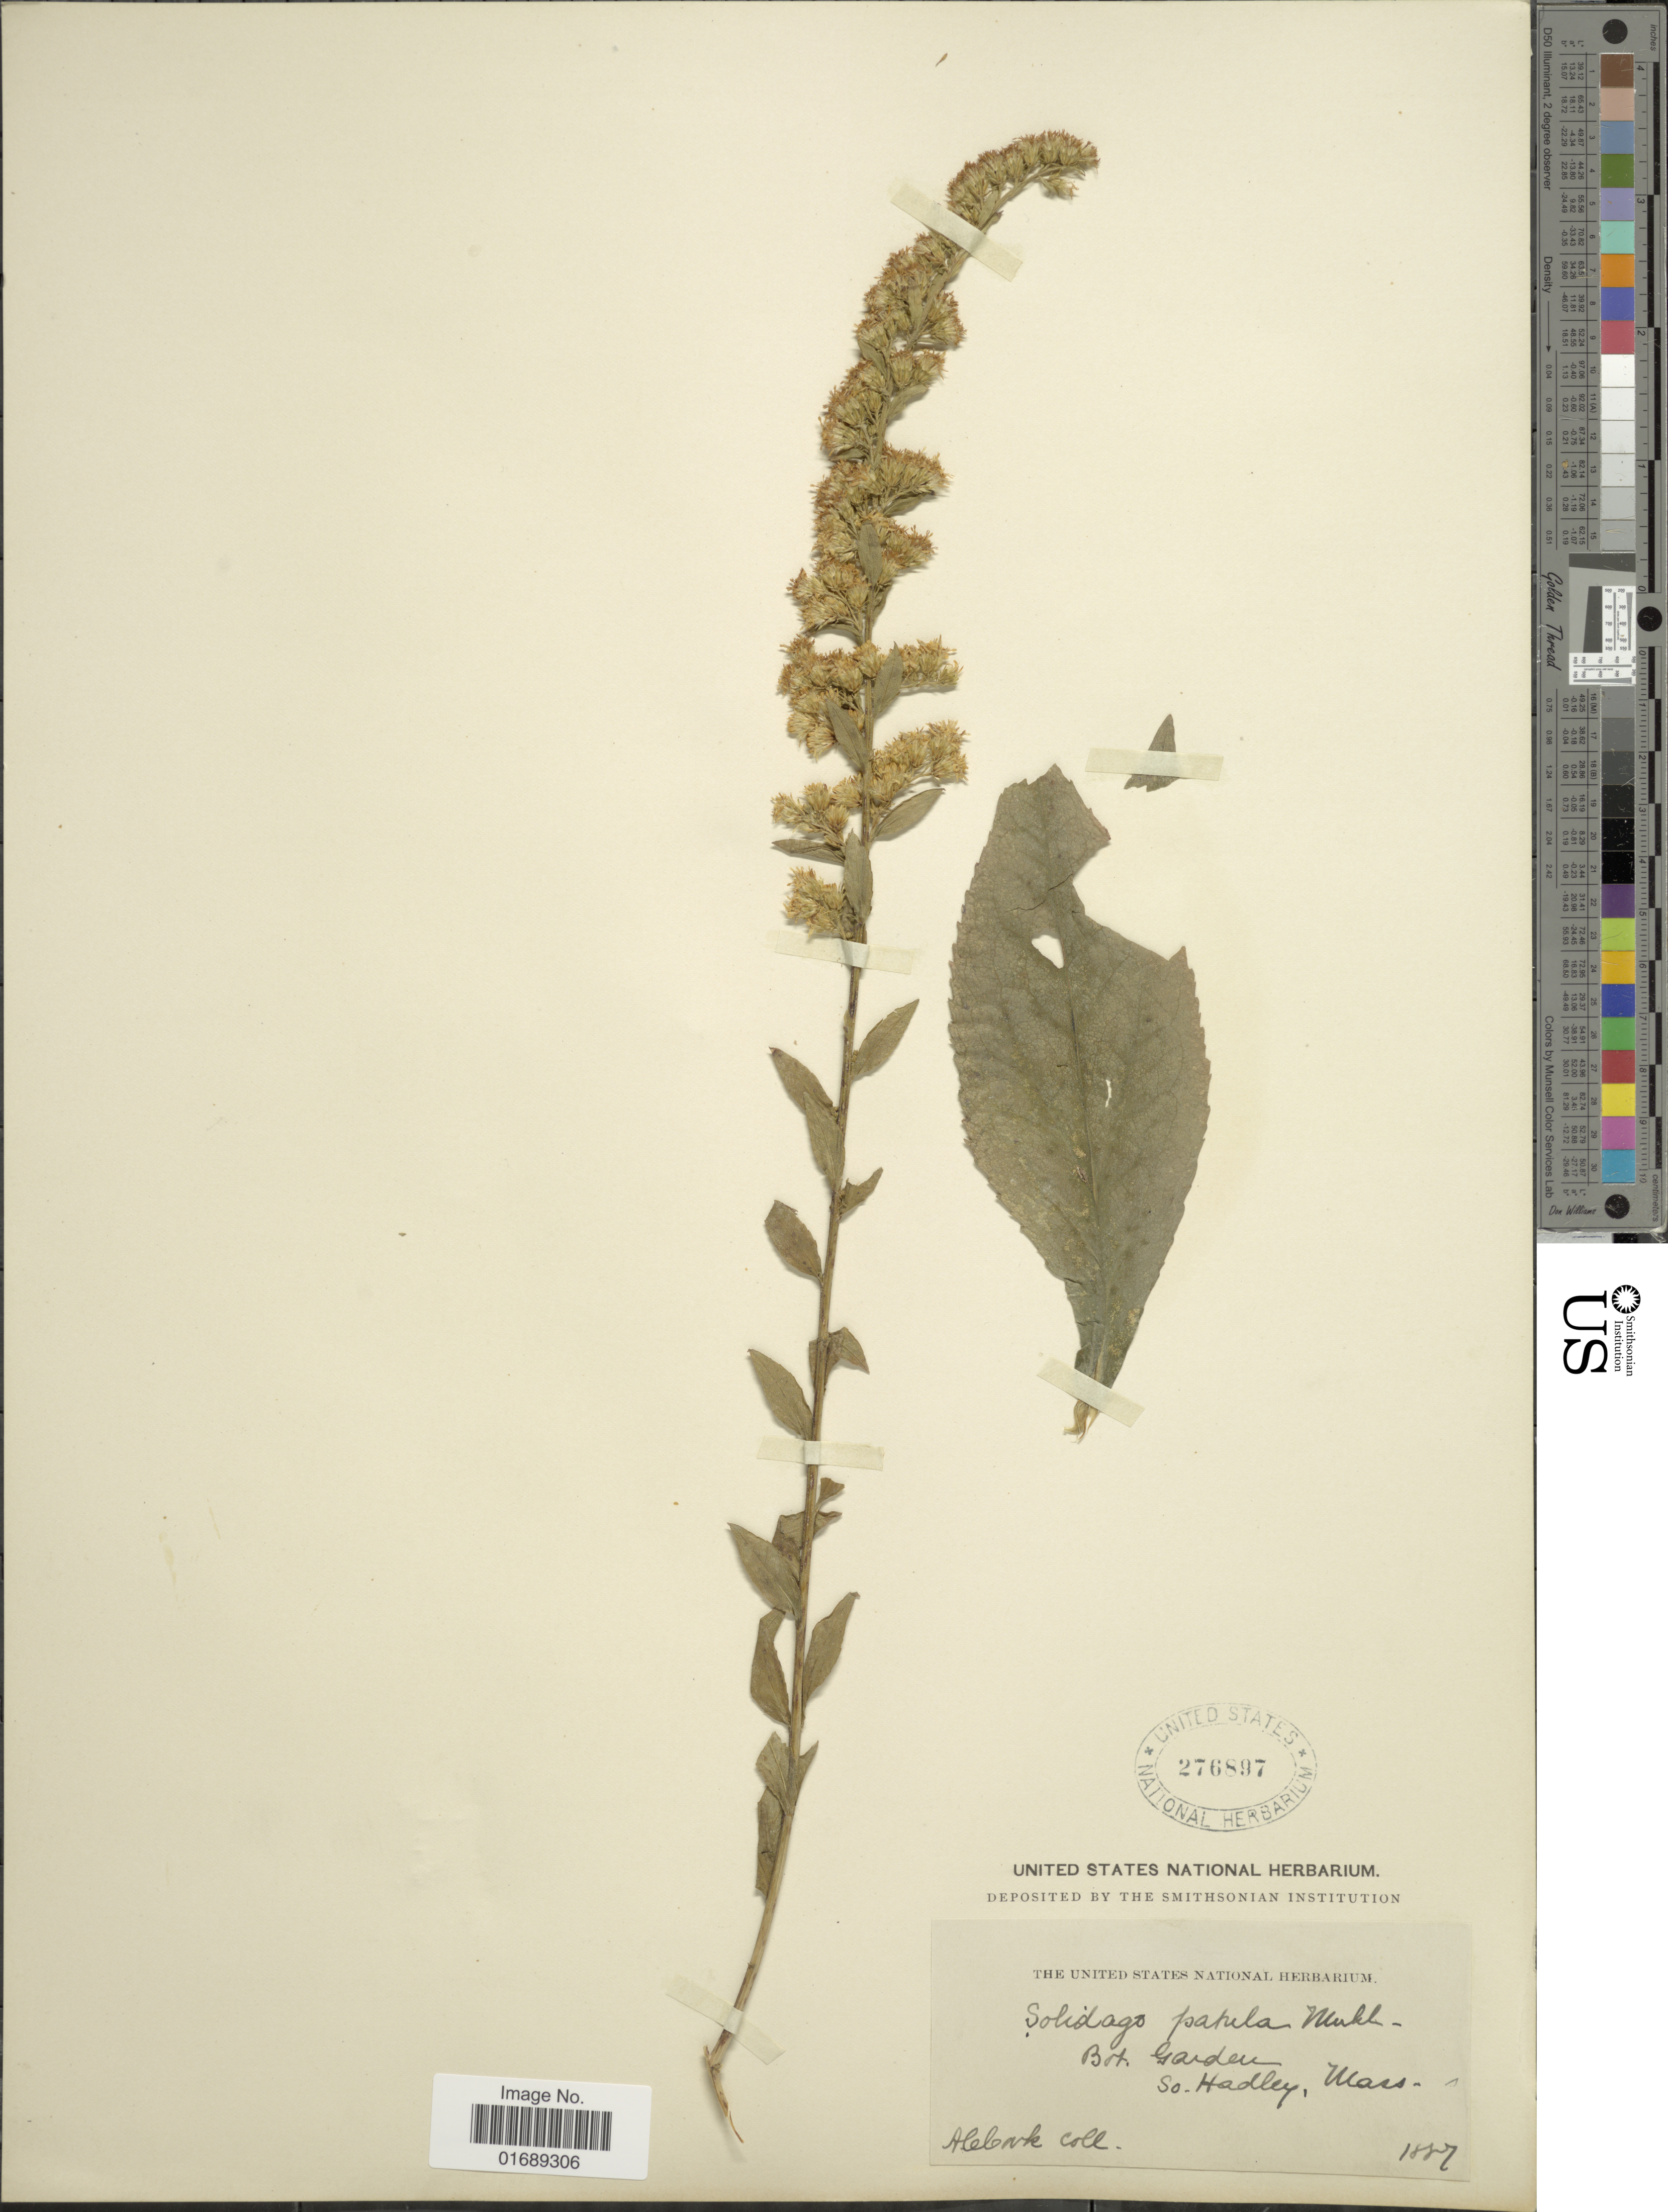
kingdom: Plantae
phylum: Tracheophyta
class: Magnoliopsida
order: Asterales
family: Asteraceae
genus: Solidago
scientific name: Solidago patula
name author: Muhl. ex Willd.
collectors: A. Cook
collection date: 1887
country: United States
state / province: Massachusetts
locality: So. Hadley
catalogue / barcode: US 276897